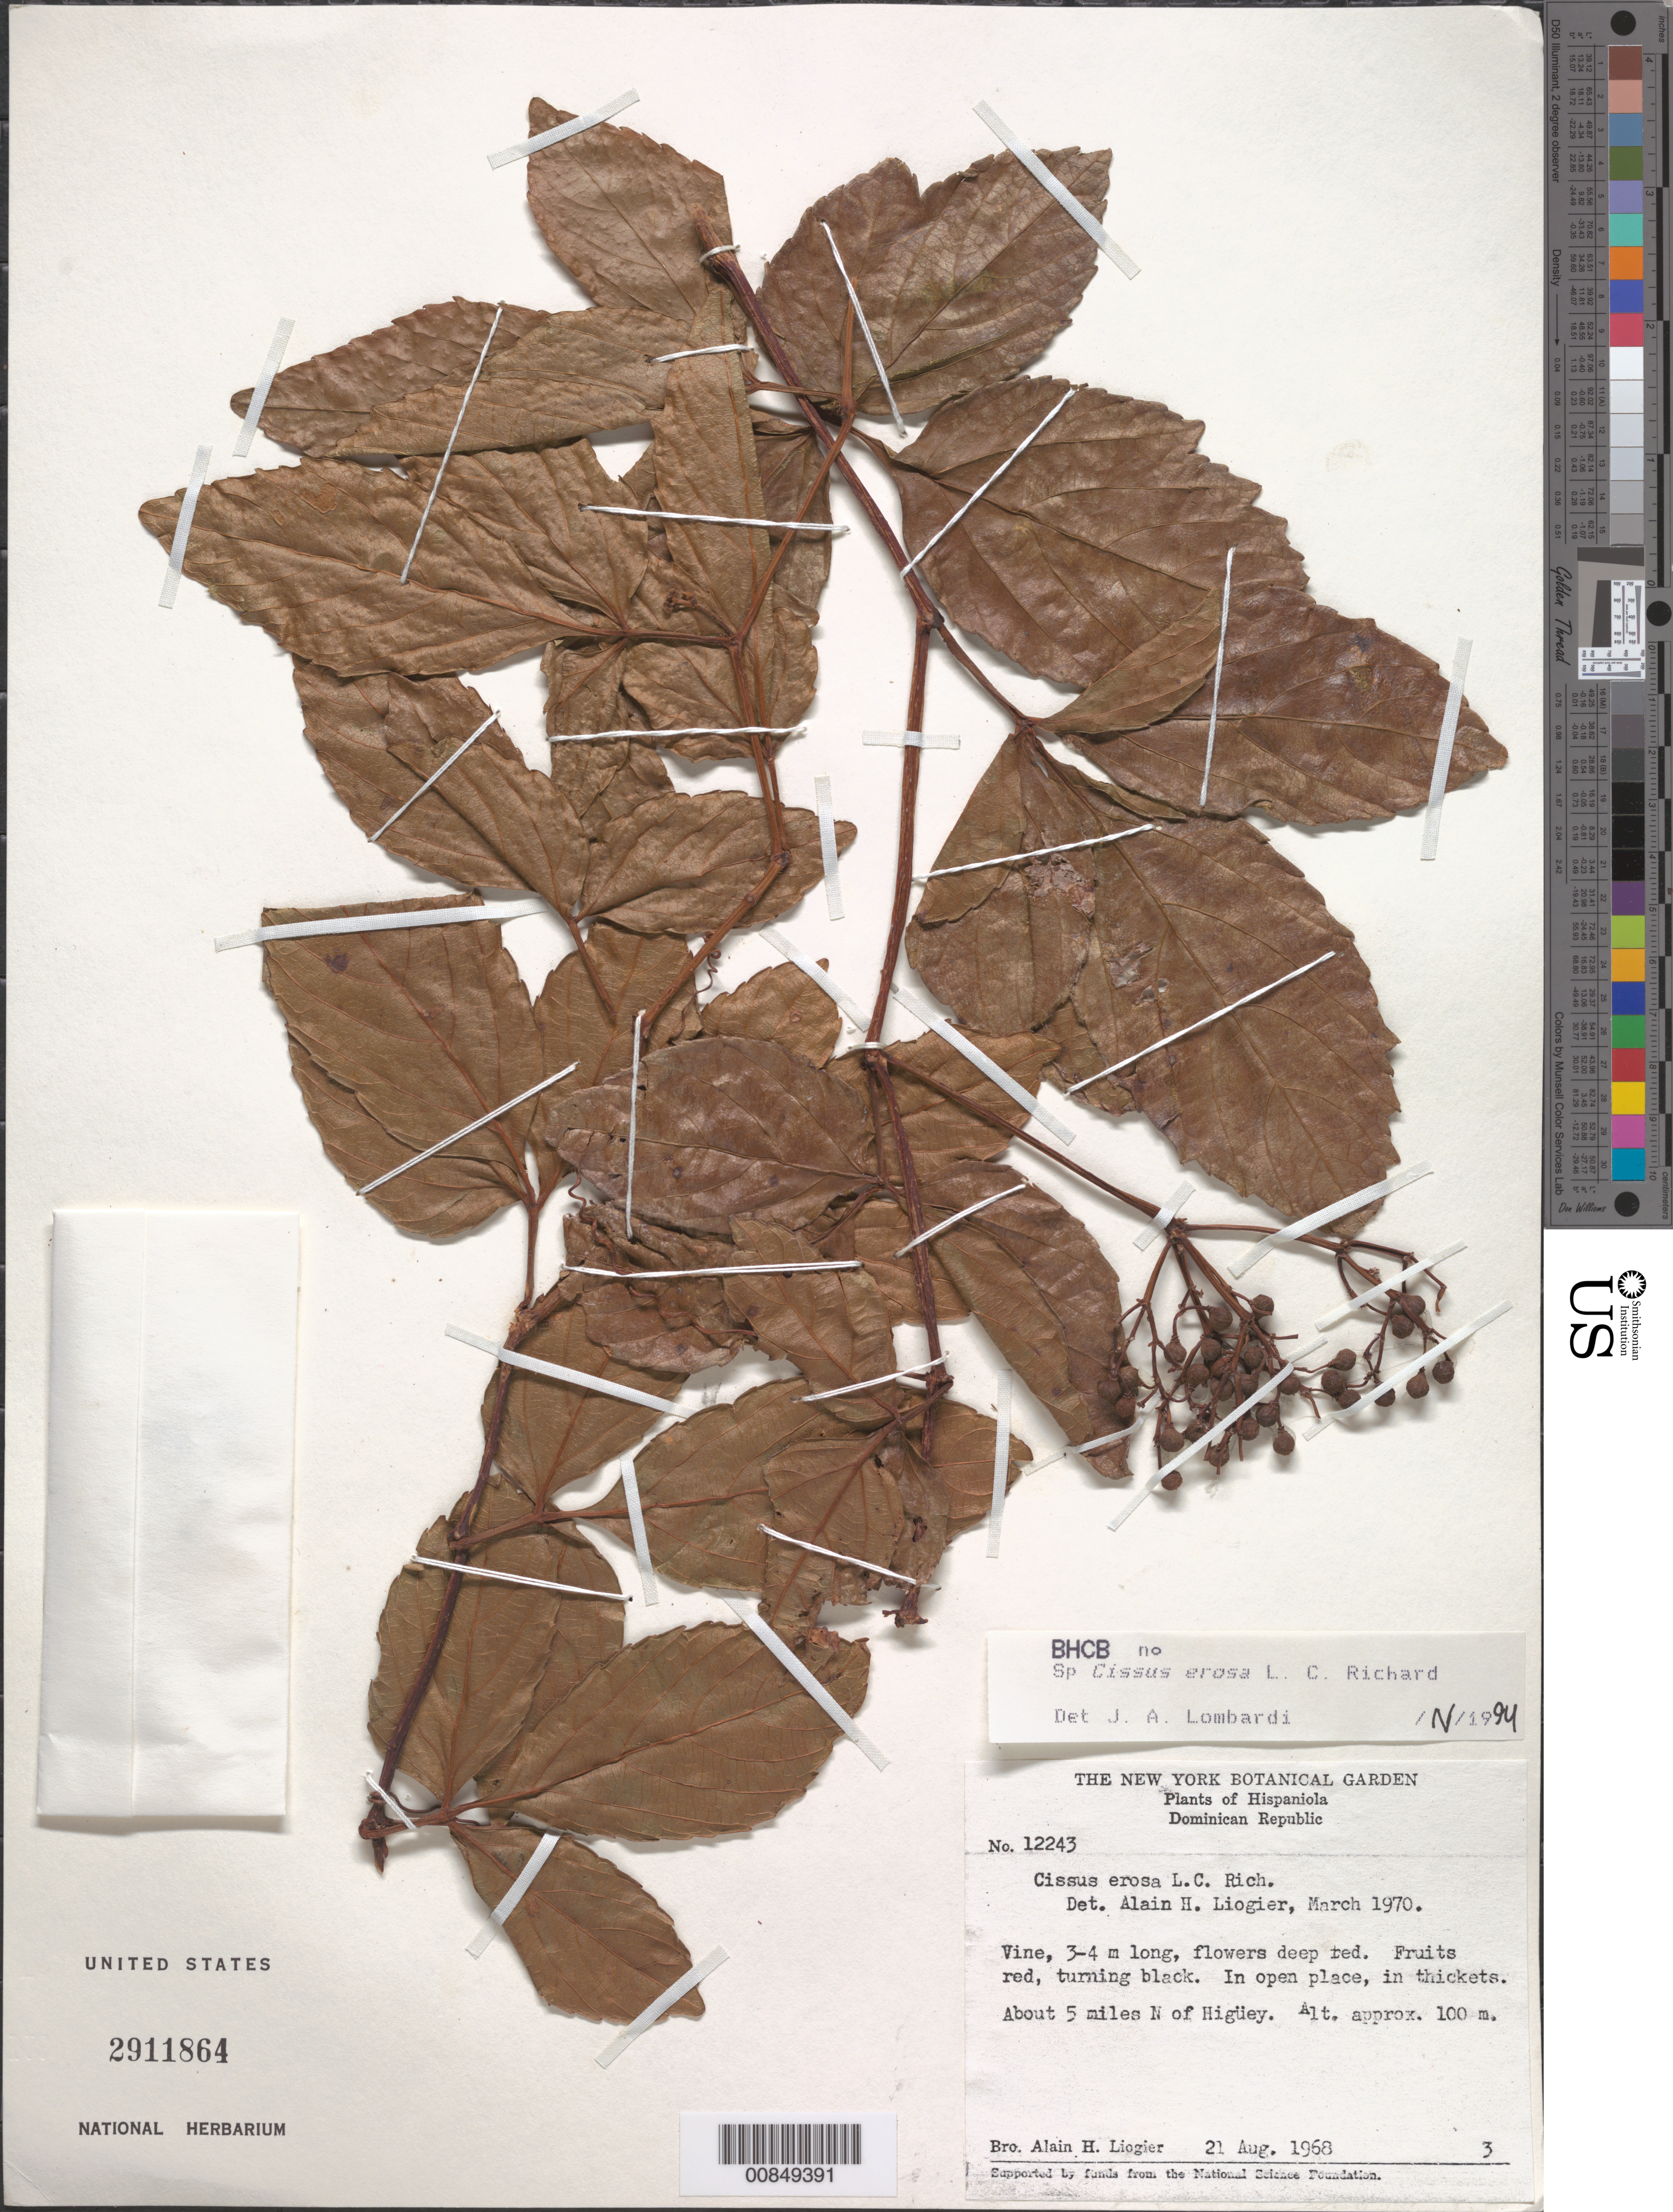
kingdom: Plantae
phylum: Tracheophyta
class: Magnoliopsida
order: Vitales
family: Vitaceae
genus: Cissus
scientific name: Cissus erosa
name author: Rich.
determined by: Lombardi, Julio A.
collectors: A. H. Liogier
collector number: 12243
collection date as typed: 21 Aug 1968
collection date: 1968-08-21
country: Dominican Republic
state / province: El Seibo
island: Hispaniola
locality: About 5 miles N of Higüey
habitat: In open place, in thickets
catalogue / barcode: US 2911864